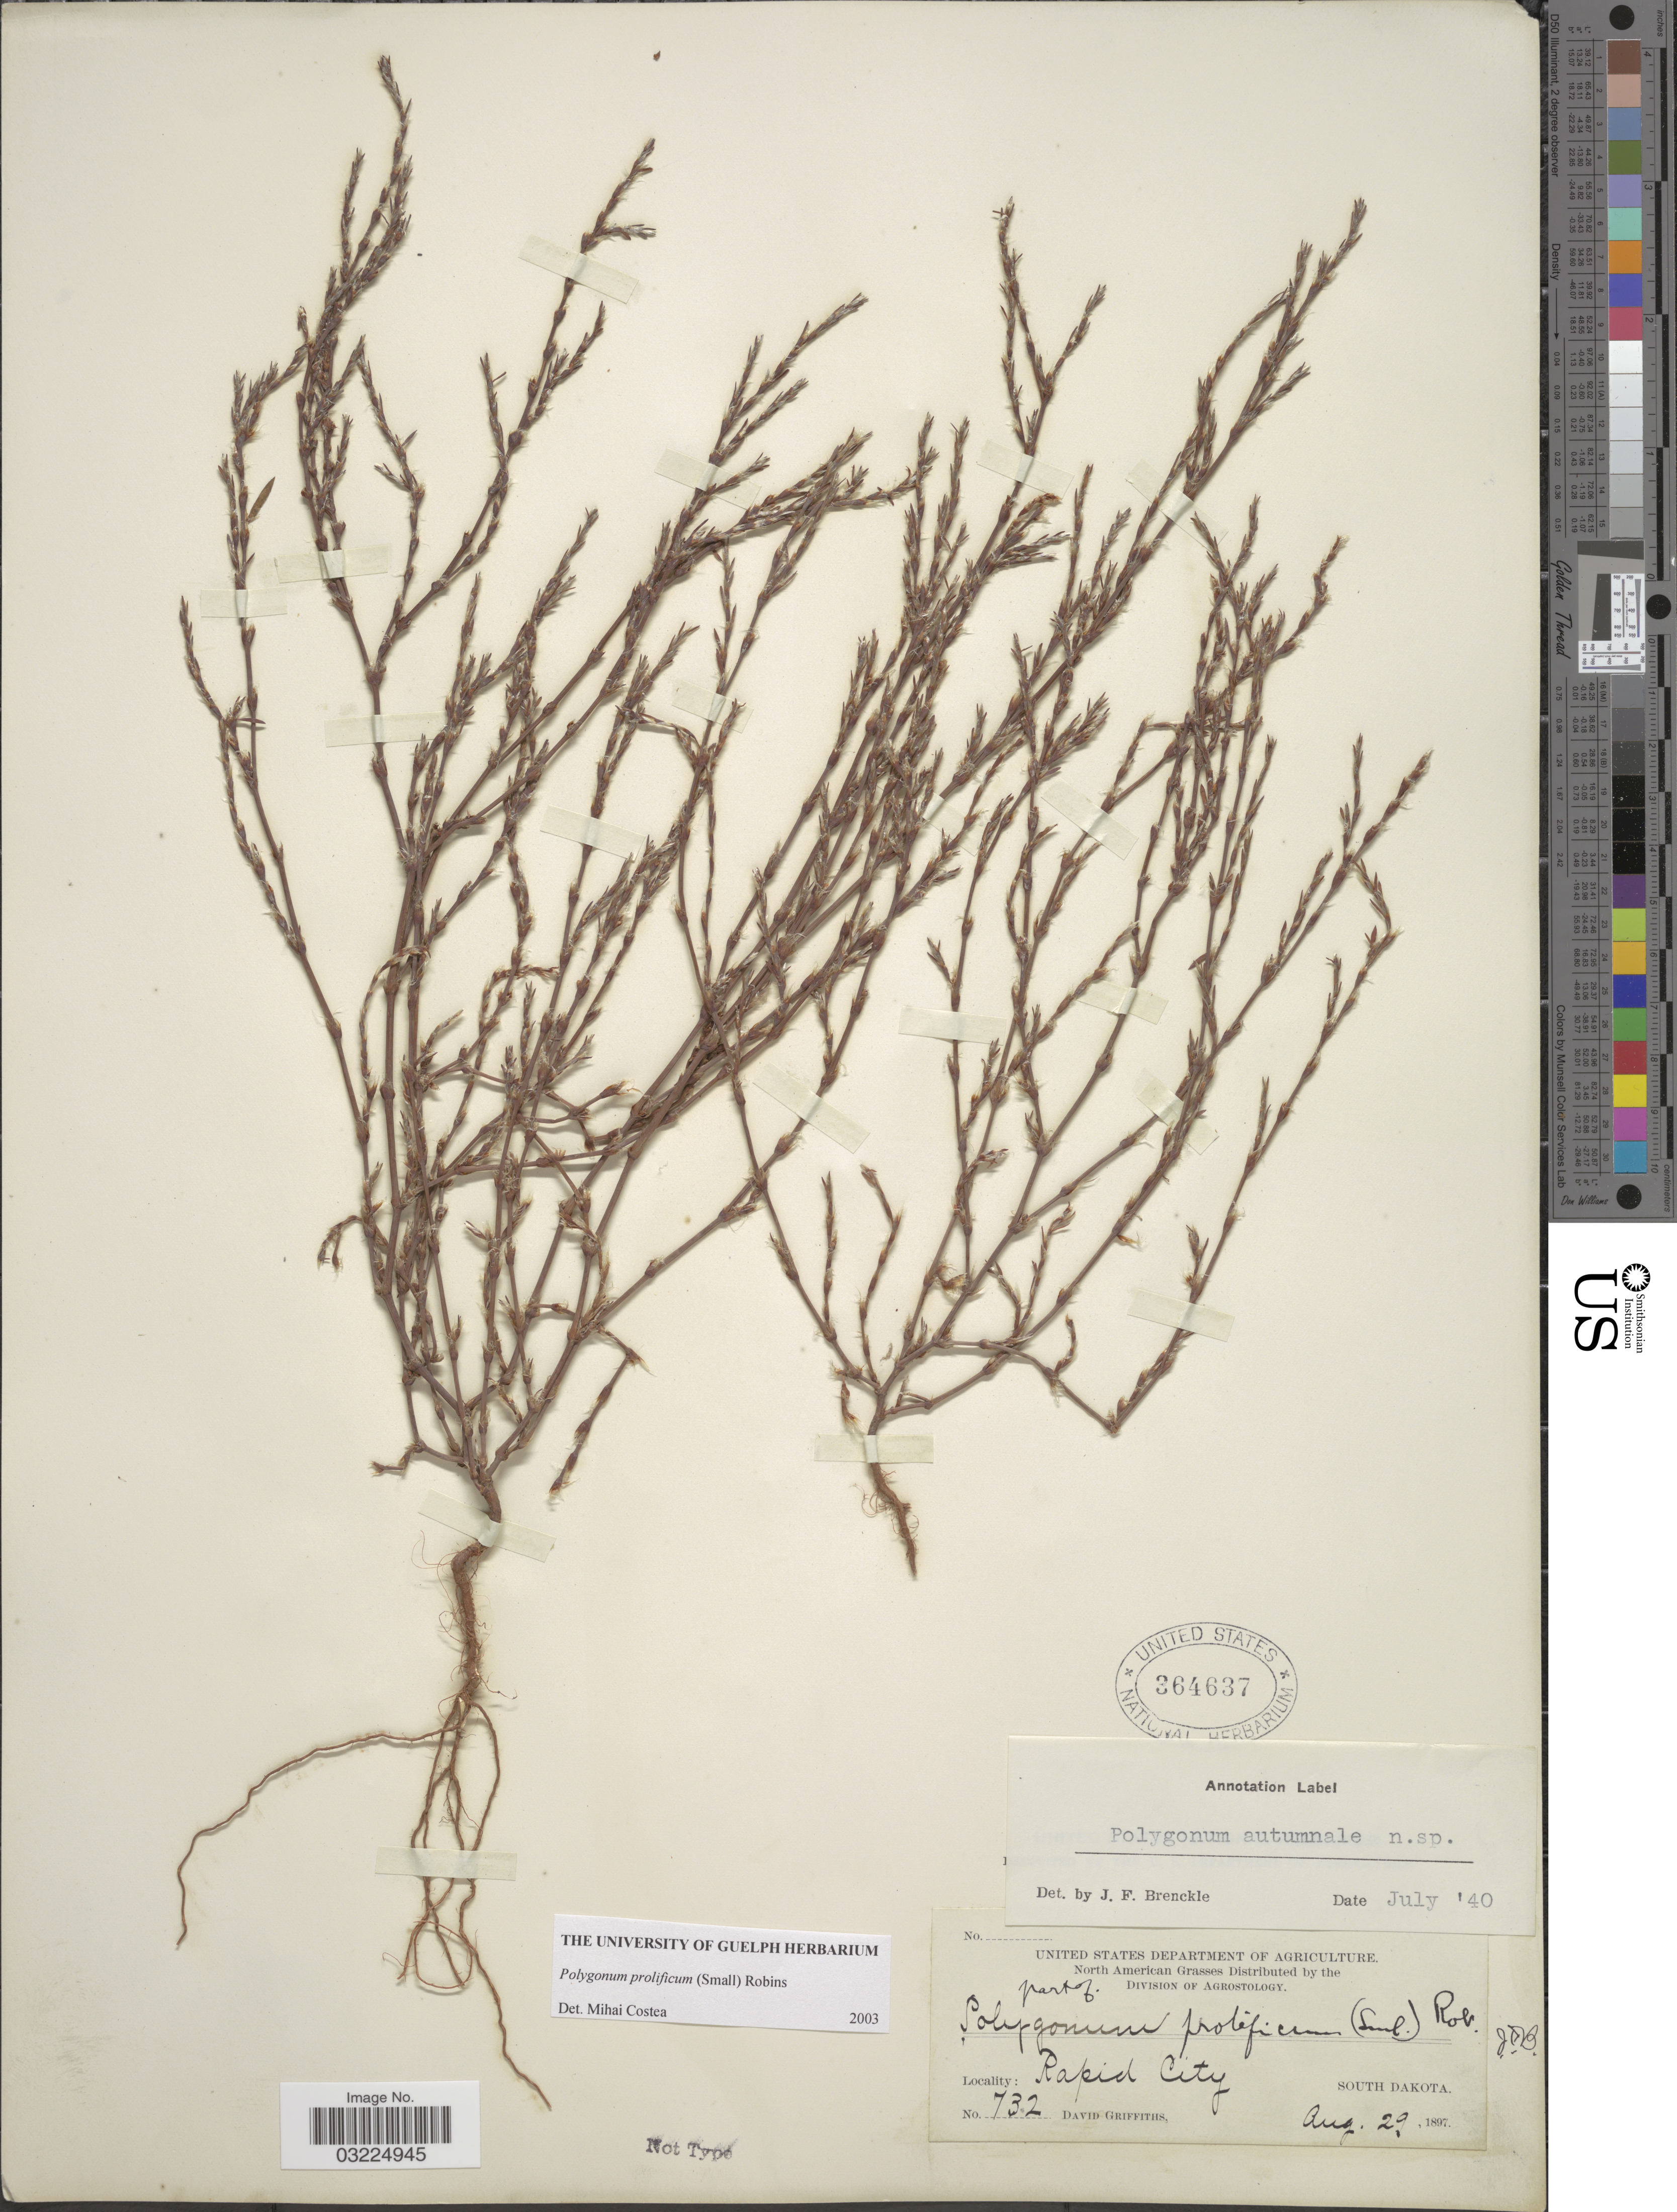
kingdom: Plantae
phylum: Tracheophyta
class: Magnoliopsida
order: Caryophyllales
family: Polygonaceae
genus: Polygonum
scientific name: Polygonum prolificum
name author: (Small) B.L. Rob.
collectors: D. Griffiths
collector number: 732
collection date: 1897-08-29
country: United States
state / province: South Dakota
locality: Rapid City.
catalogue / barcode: US 364637